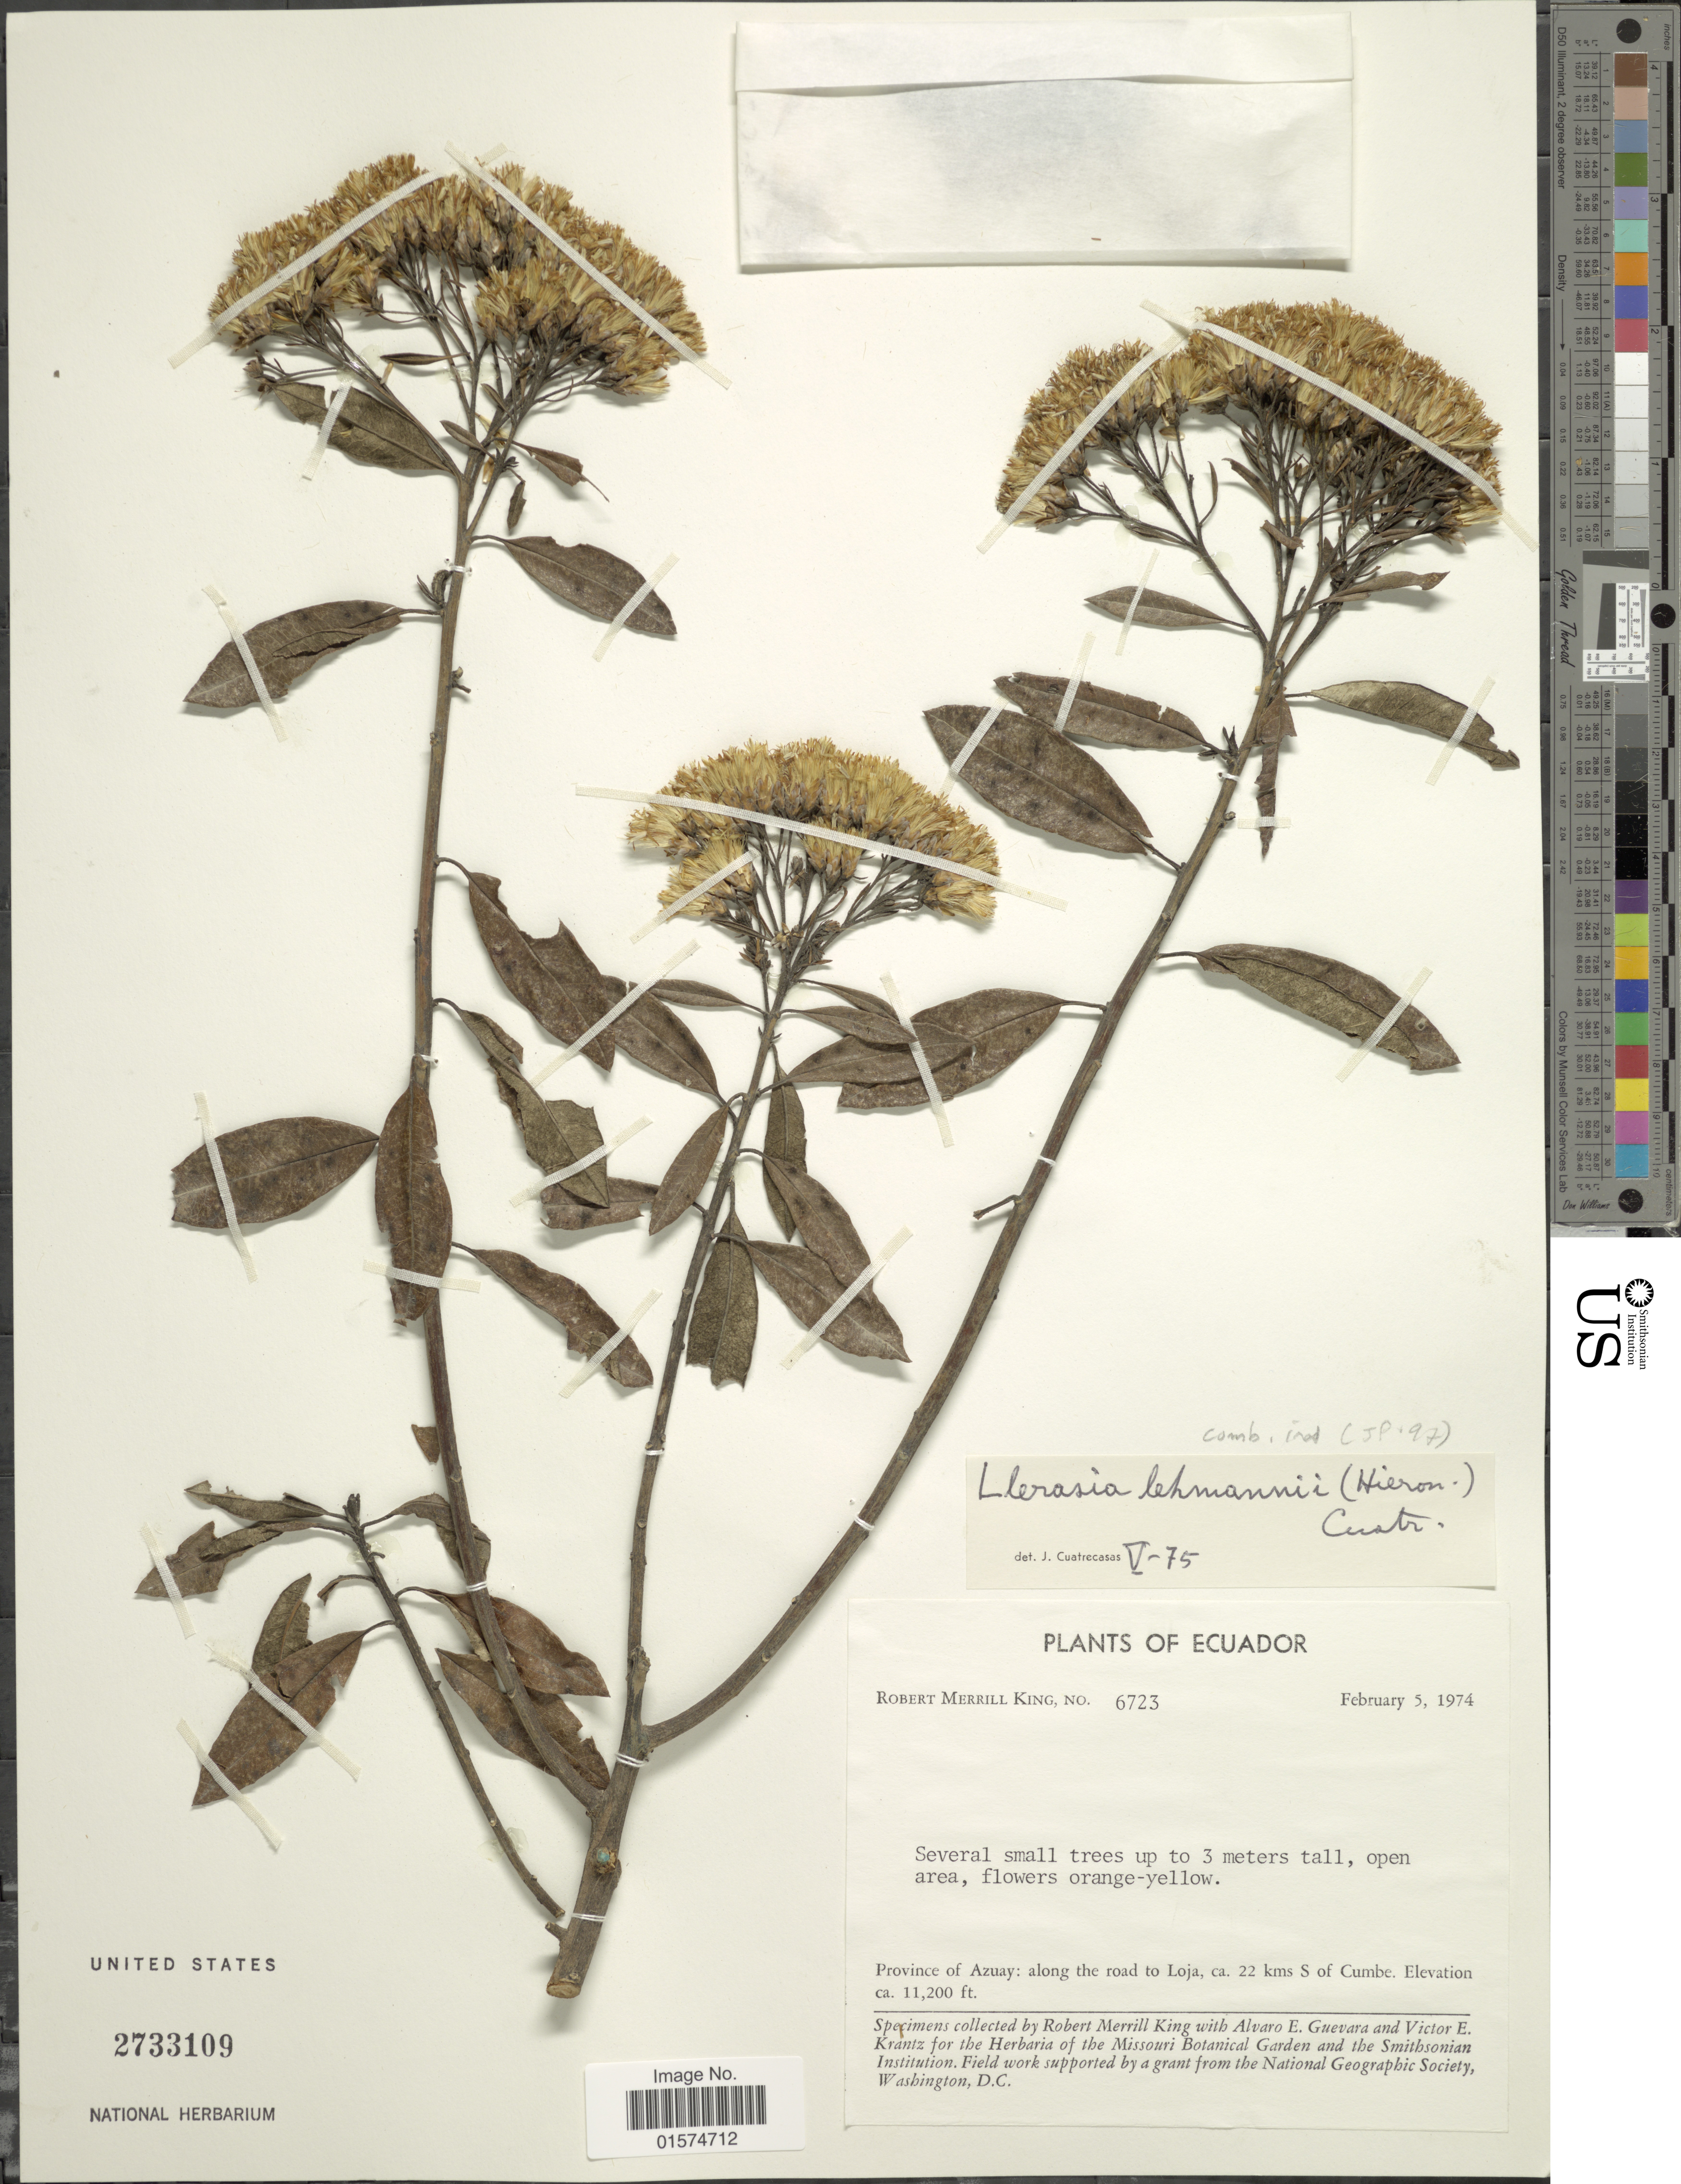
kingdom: Plantae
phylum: Tracheophyta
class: Magnoliopsida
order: Asterales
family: Asteraceae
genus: Llerasia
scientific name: Llerasia lehmannii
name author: (Hieron.) Cuatrec. ex C. Ulloa & P. Jørg.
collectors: R. M. King, A. E. Guevara & V. Krantz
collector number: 6723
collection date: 1974-02-05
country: Ecuador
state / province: Azuay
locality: Along the road to Loja, ca. 22 kms S of Cumbe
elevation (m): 3414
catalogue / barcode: US 2733109